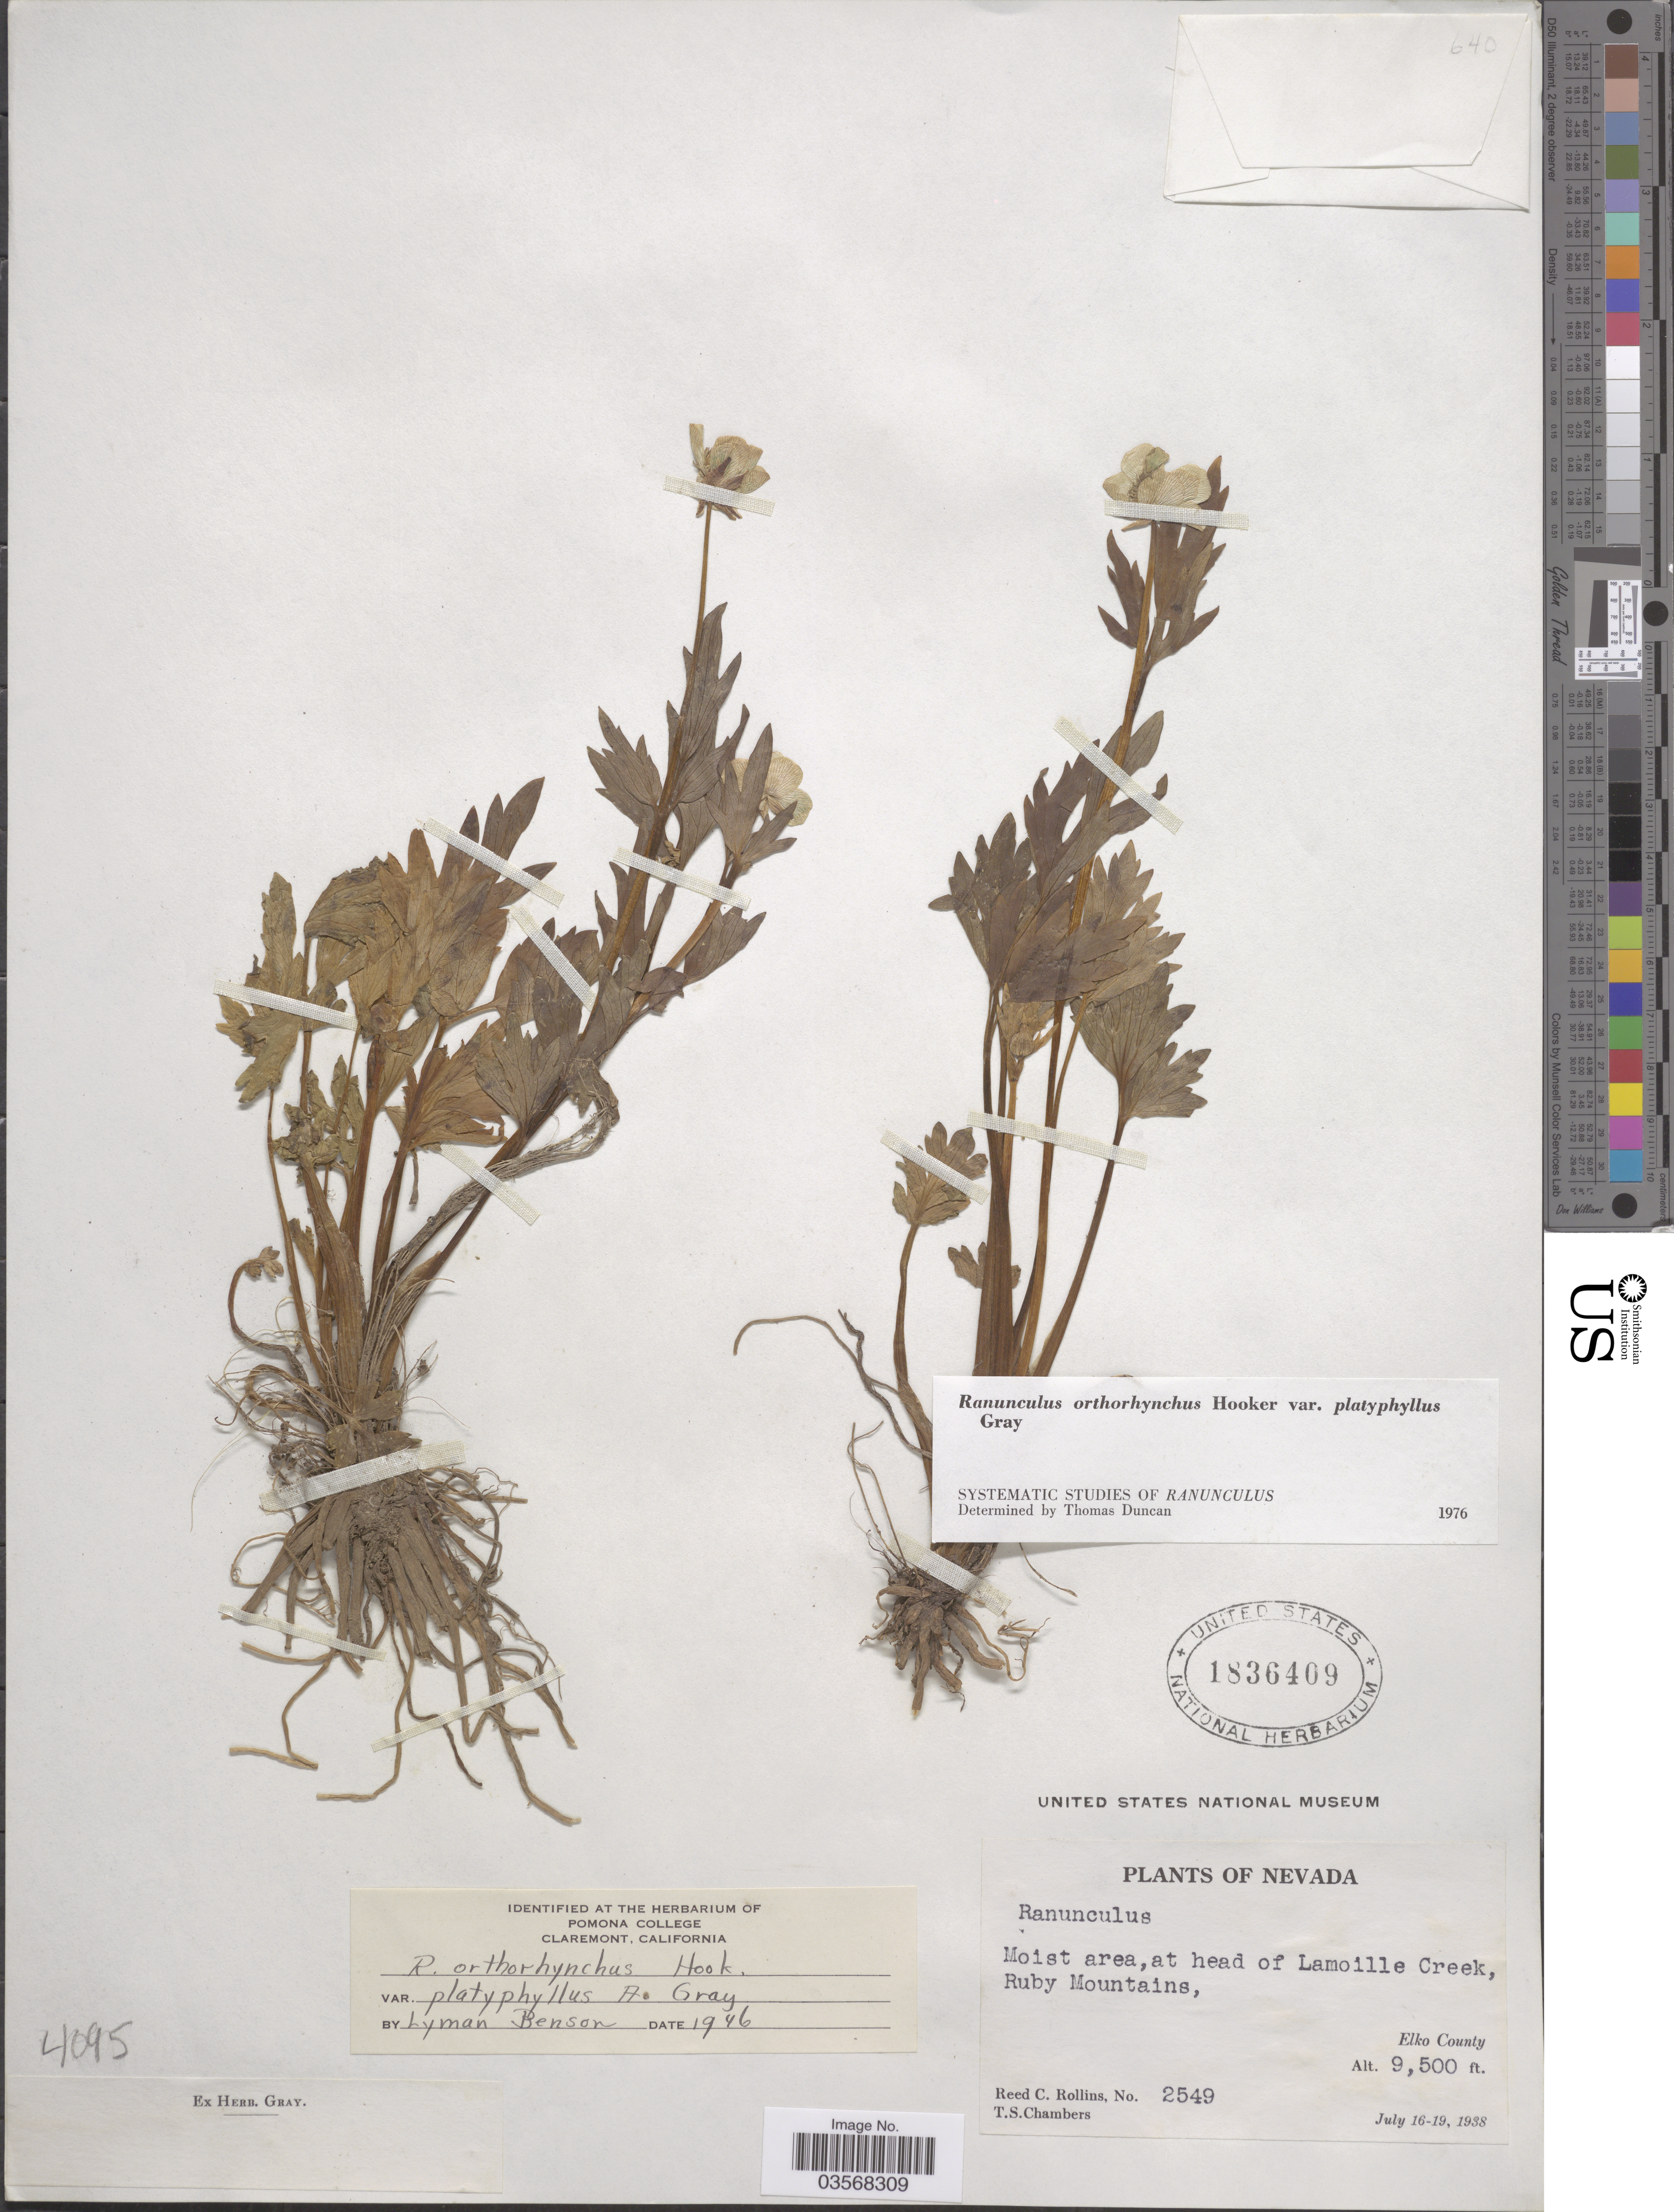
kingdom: Plantae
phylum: Tracheophyta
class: Magnoliopsida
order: Ranunculales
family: Ranunculaceae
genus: Ranunculus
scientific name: Ranunculus orthorhynchus var. platyphyllus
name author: A. Gray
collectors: R. C. Rollins & T. Chambers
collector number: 2549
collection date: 1938-07-16/1938-07-19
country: United States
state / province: Nevada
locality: Moist area, at head of Lamoille Creek, Ruby Mountains, Elko County.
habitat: moist area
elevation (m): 2896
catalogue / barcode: US 1836409